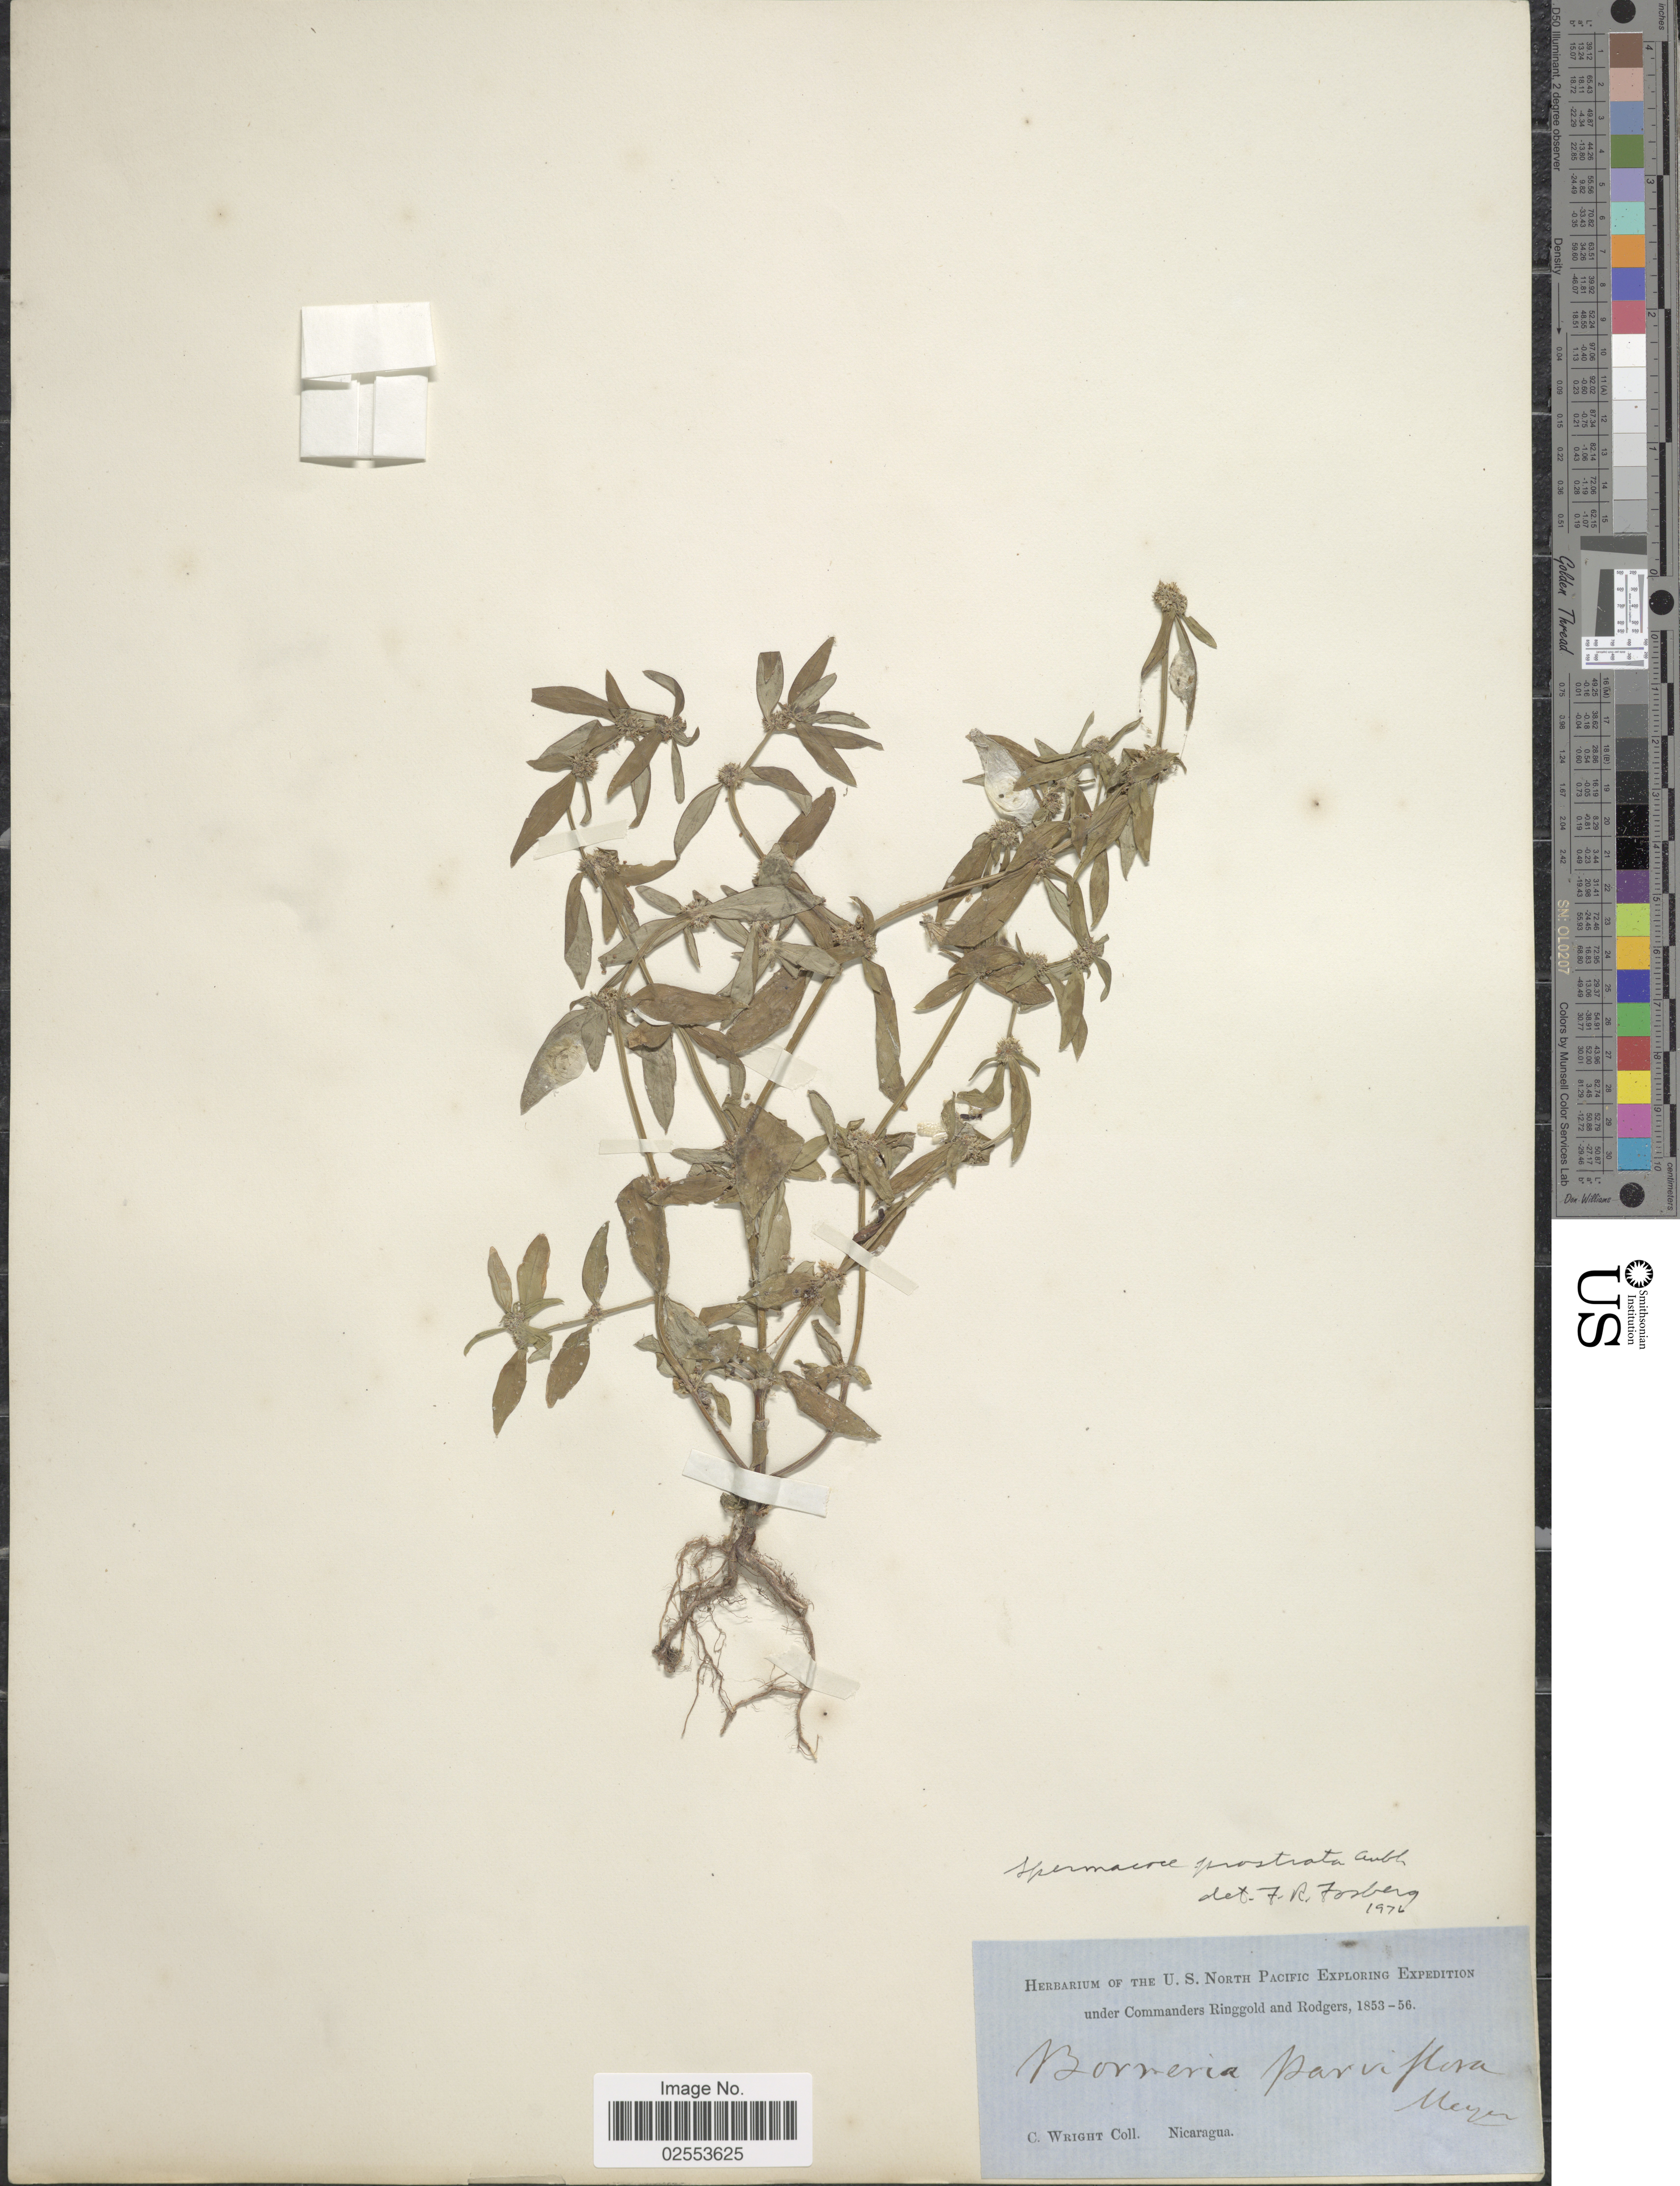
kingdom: Plantae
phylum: Tracheophyta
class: Magnoliopsida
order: Gentianales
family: Rubiaceae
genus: Spermacoce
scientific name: Spermacoce prostrata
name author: Aubl.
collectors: C. Wright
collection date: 1853/1856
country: Nicaragua